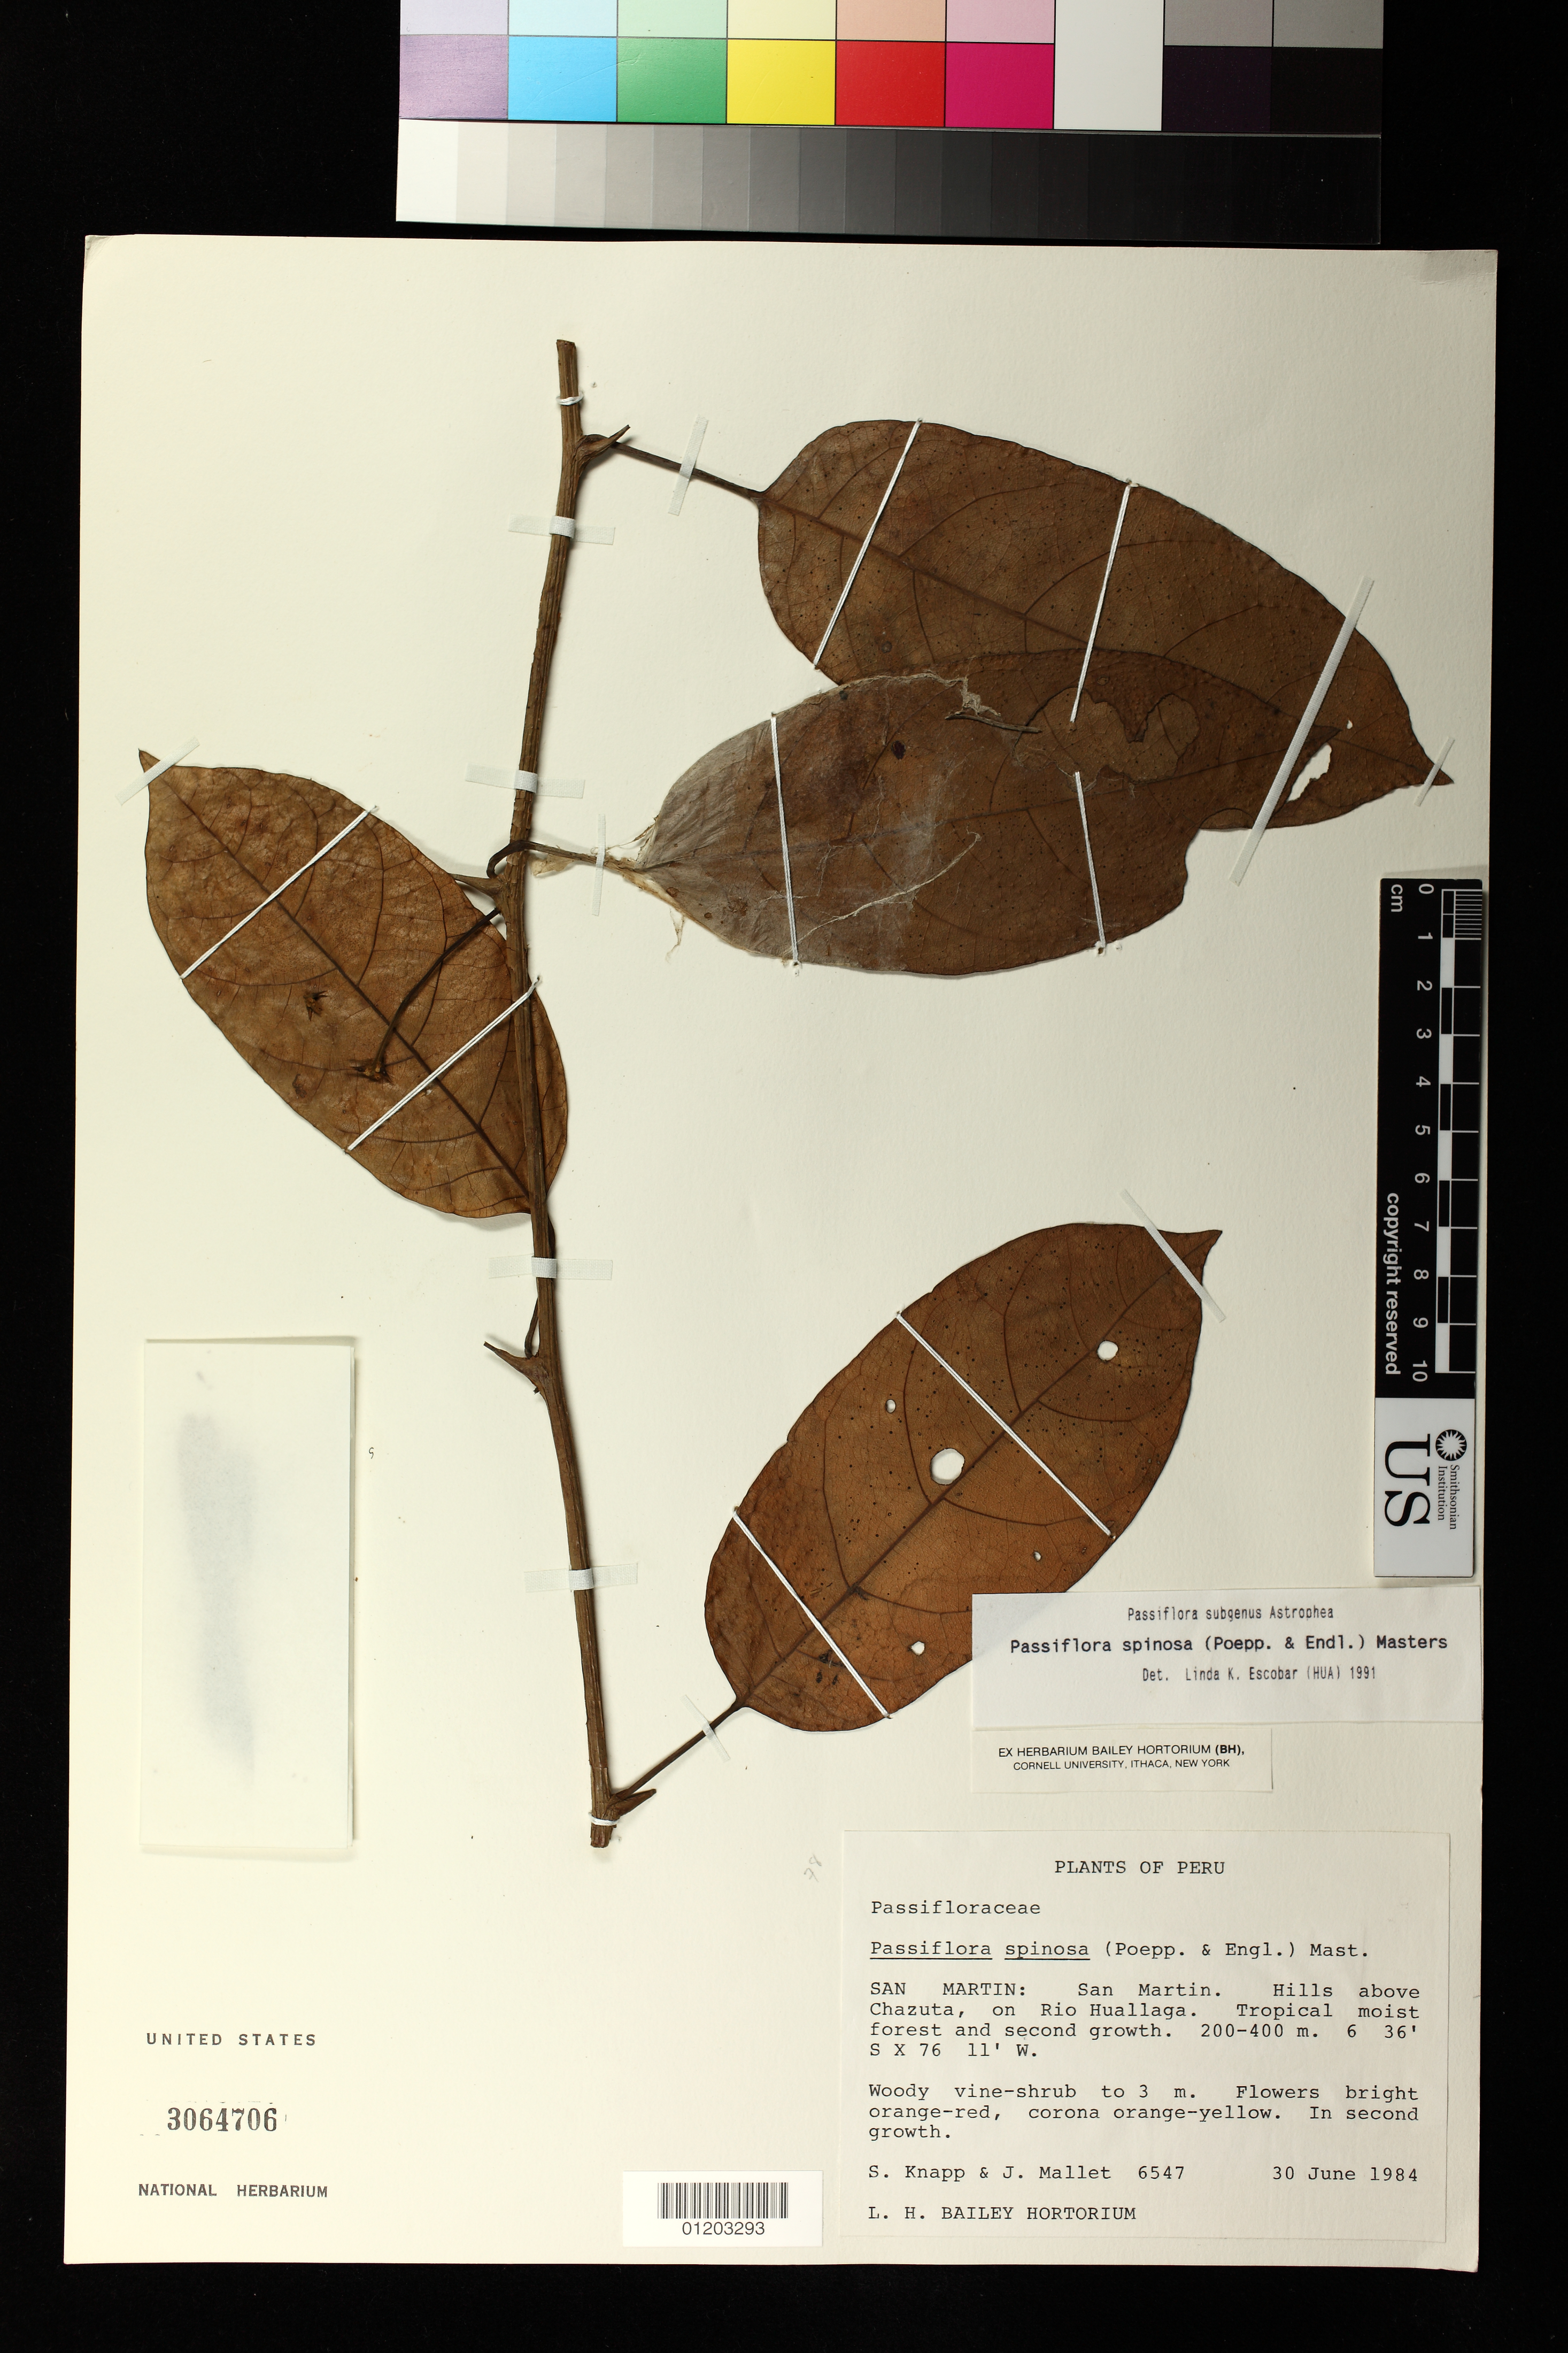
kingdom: Plantae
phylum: Tracheophyta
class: Magnoliopsida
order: Malpighiales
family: Passifloraceae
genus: Passiflora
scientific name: Passiflora spinosa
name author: (Poepp. & Endl.) Mast.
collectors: S. Knapp & J. Mallet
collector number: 6547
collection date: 1984-06-30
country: Peru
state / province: San Martín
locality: Hills above Chazuta, on Rio Huallaga. Tropical moist forest and second growth.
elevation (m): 200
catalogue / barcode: US 3064706